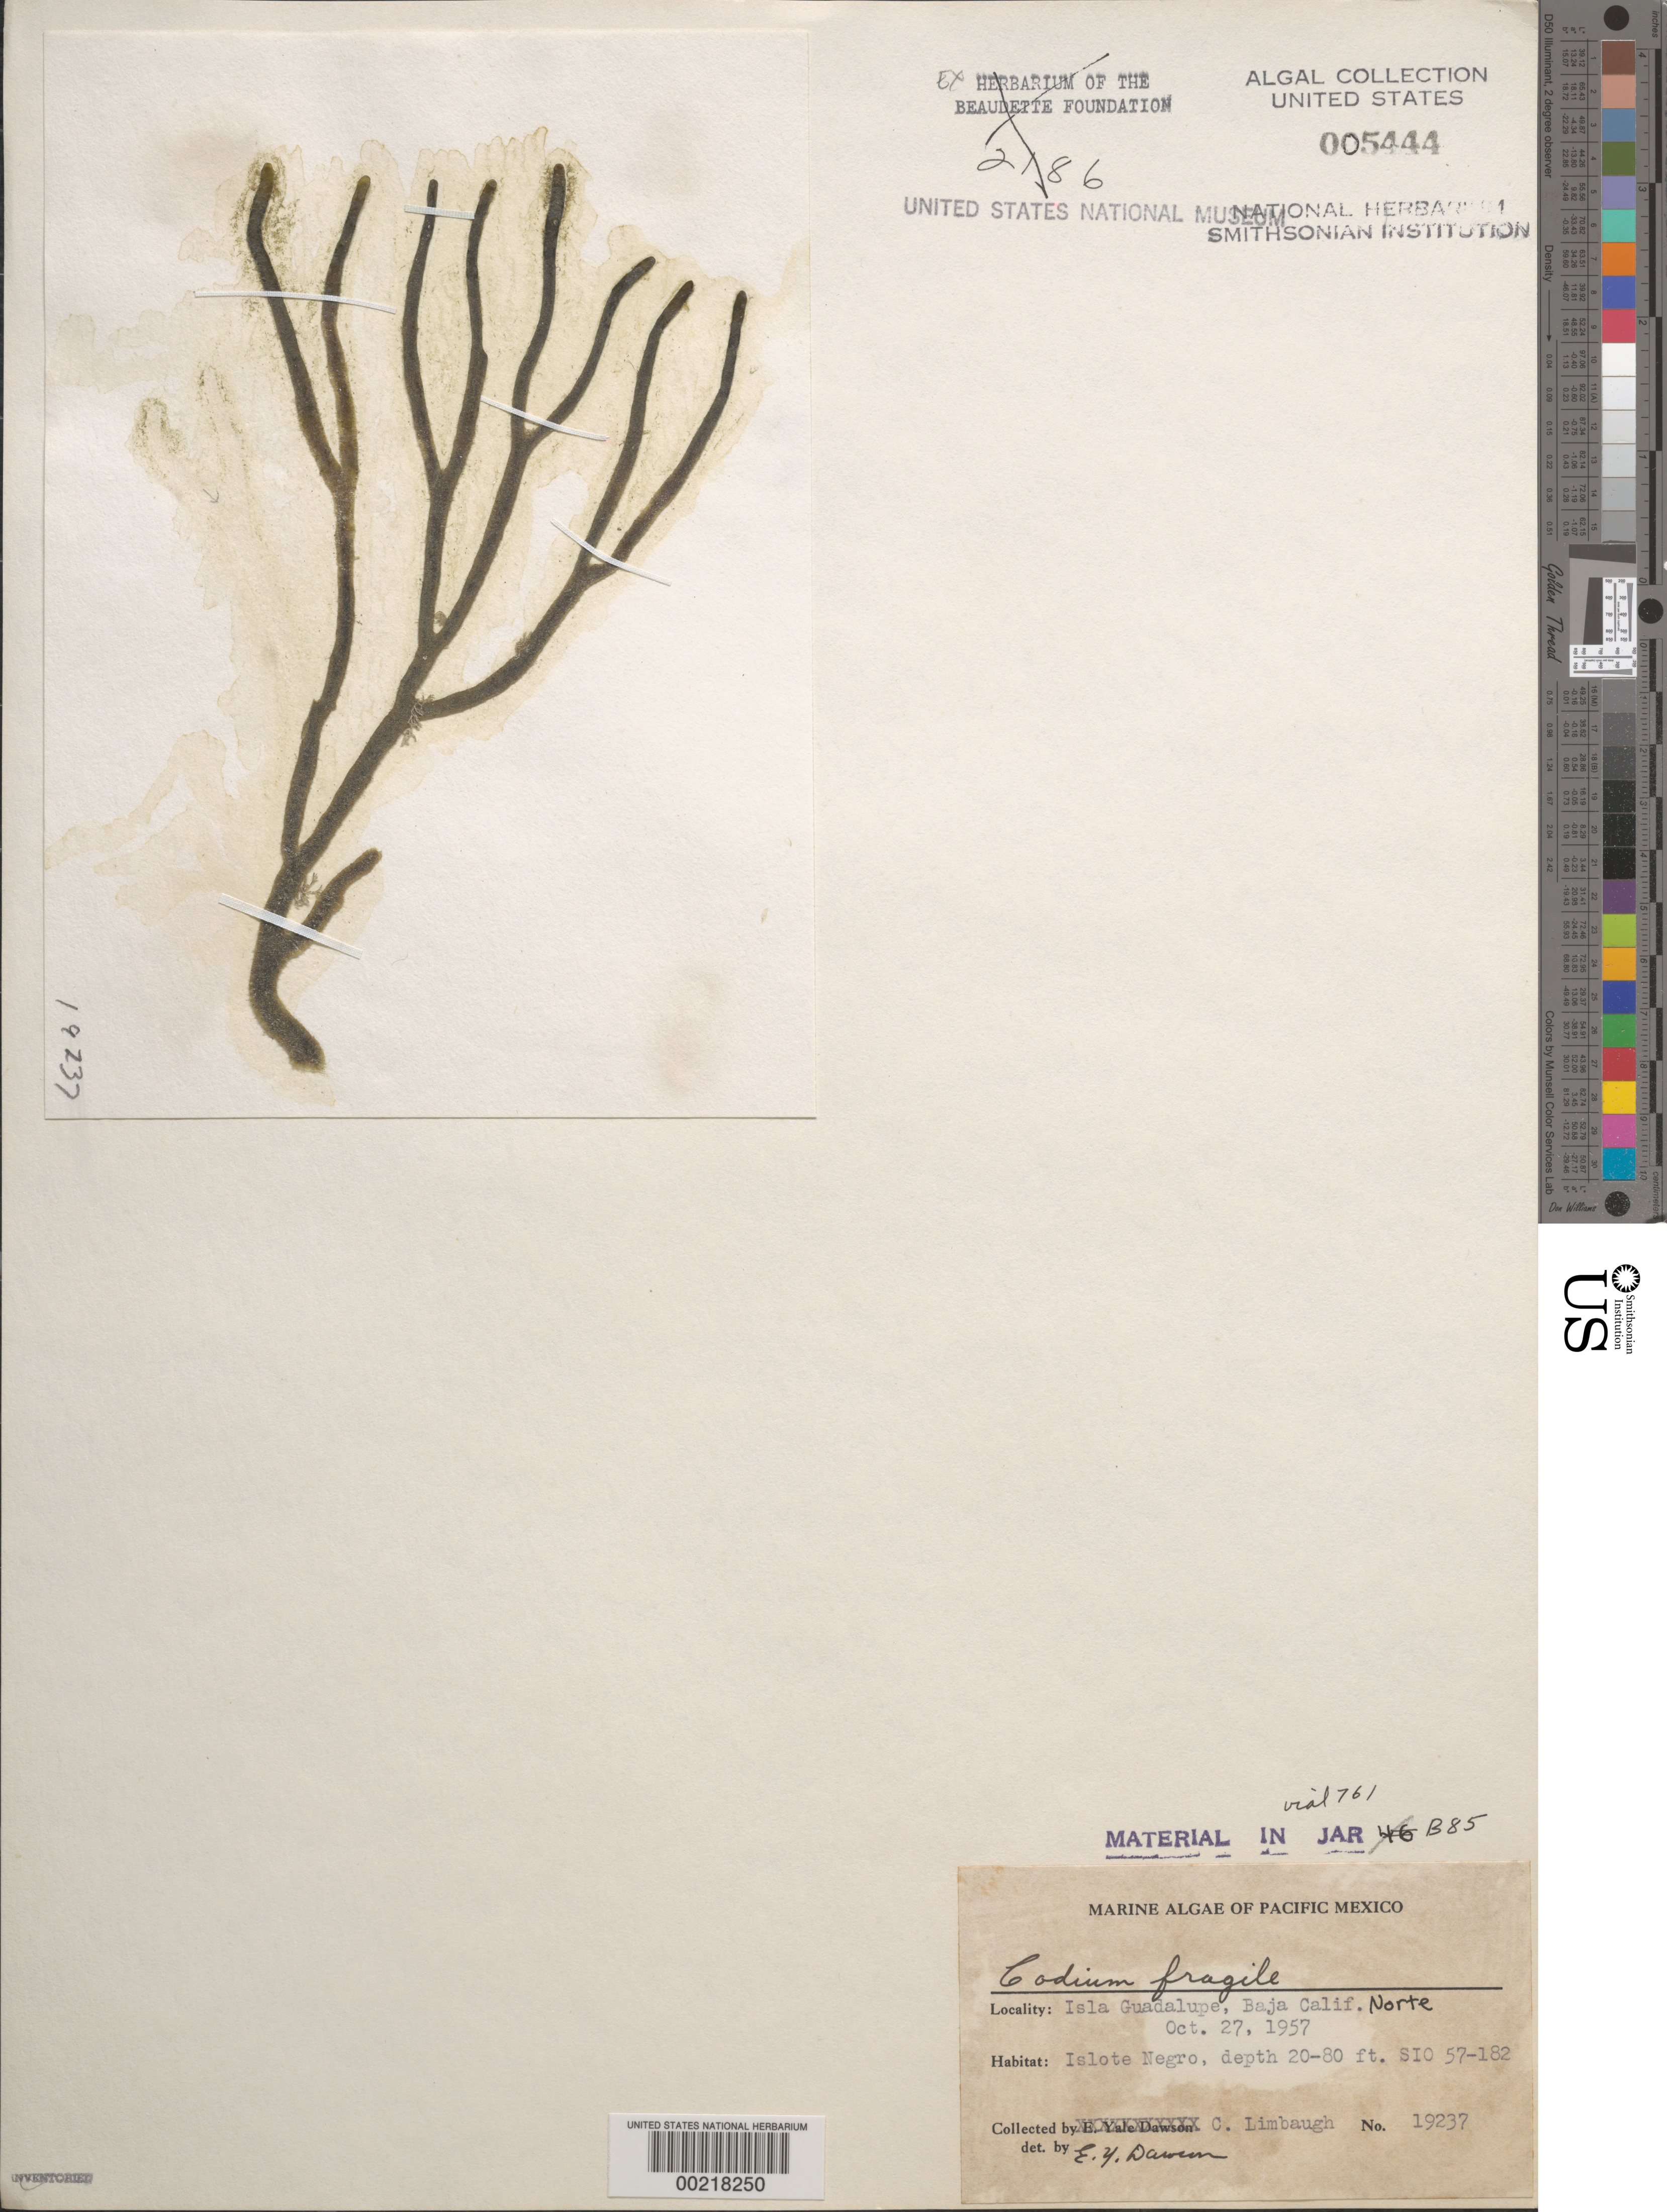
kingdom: Plantae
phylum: Chlorophyta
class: Ulvophyceae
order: Bryopsidales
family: Codiaceae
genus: Codium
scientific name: Codium fragile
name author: (Suringar) P. Hariot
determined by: Dawson, E. Y.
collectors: C. Limbaugh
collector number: EYD 19237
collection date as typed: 27 Oct 1957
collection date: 1957-10-27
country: Mexico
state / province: Baja California Norte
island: Islote Negro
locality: Off Isla Guadalupe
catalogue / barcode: US 5444